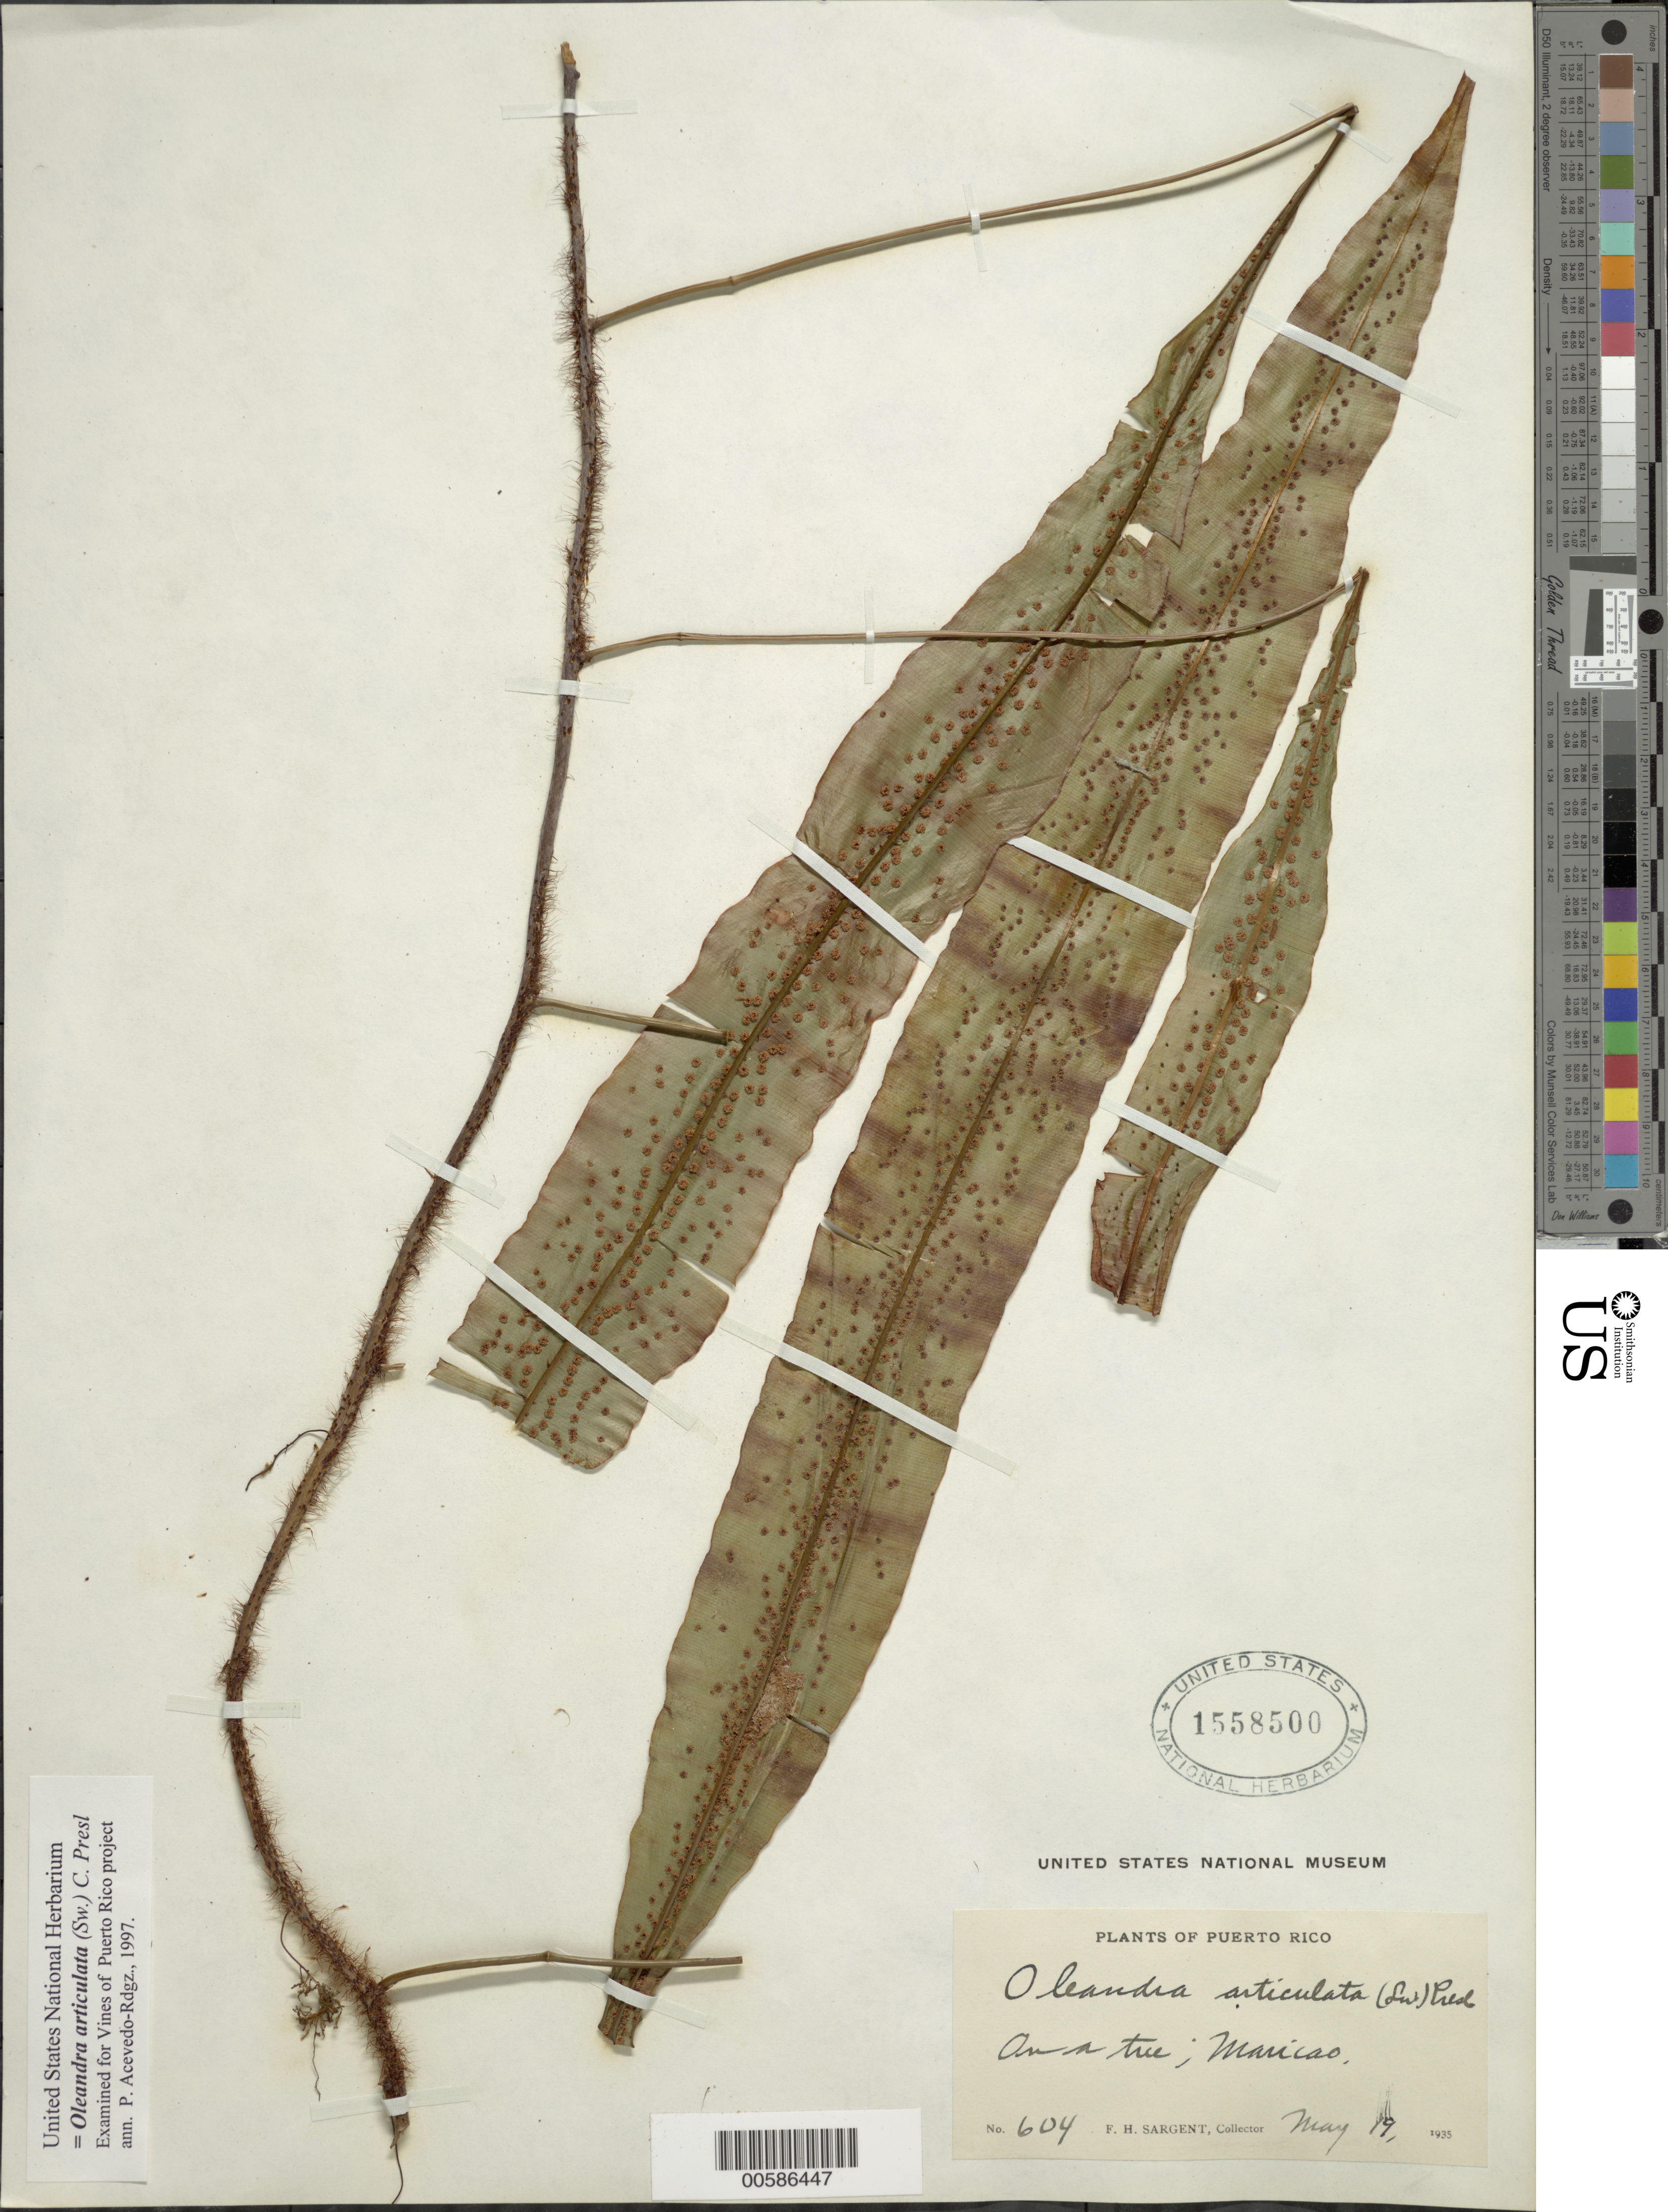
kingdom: Plantae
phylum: Tracheophyta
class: Polypodiopsida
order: Polypodiales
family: Oleandraceae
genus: Oleandra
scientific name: Oleandra articulata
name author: (Sw.) C. Presl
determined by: Acevedo-Rodríguez, P., (BOT), Smithsonian Institution - National Museum of Natural History (UNITED STATES)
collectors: F. H. Sargent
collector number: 604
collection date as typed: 19 May 1935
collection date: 1935-05-19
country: Puerto Rico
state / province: Maricao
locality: Maricao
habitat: On a tree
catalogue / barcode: US 1558500